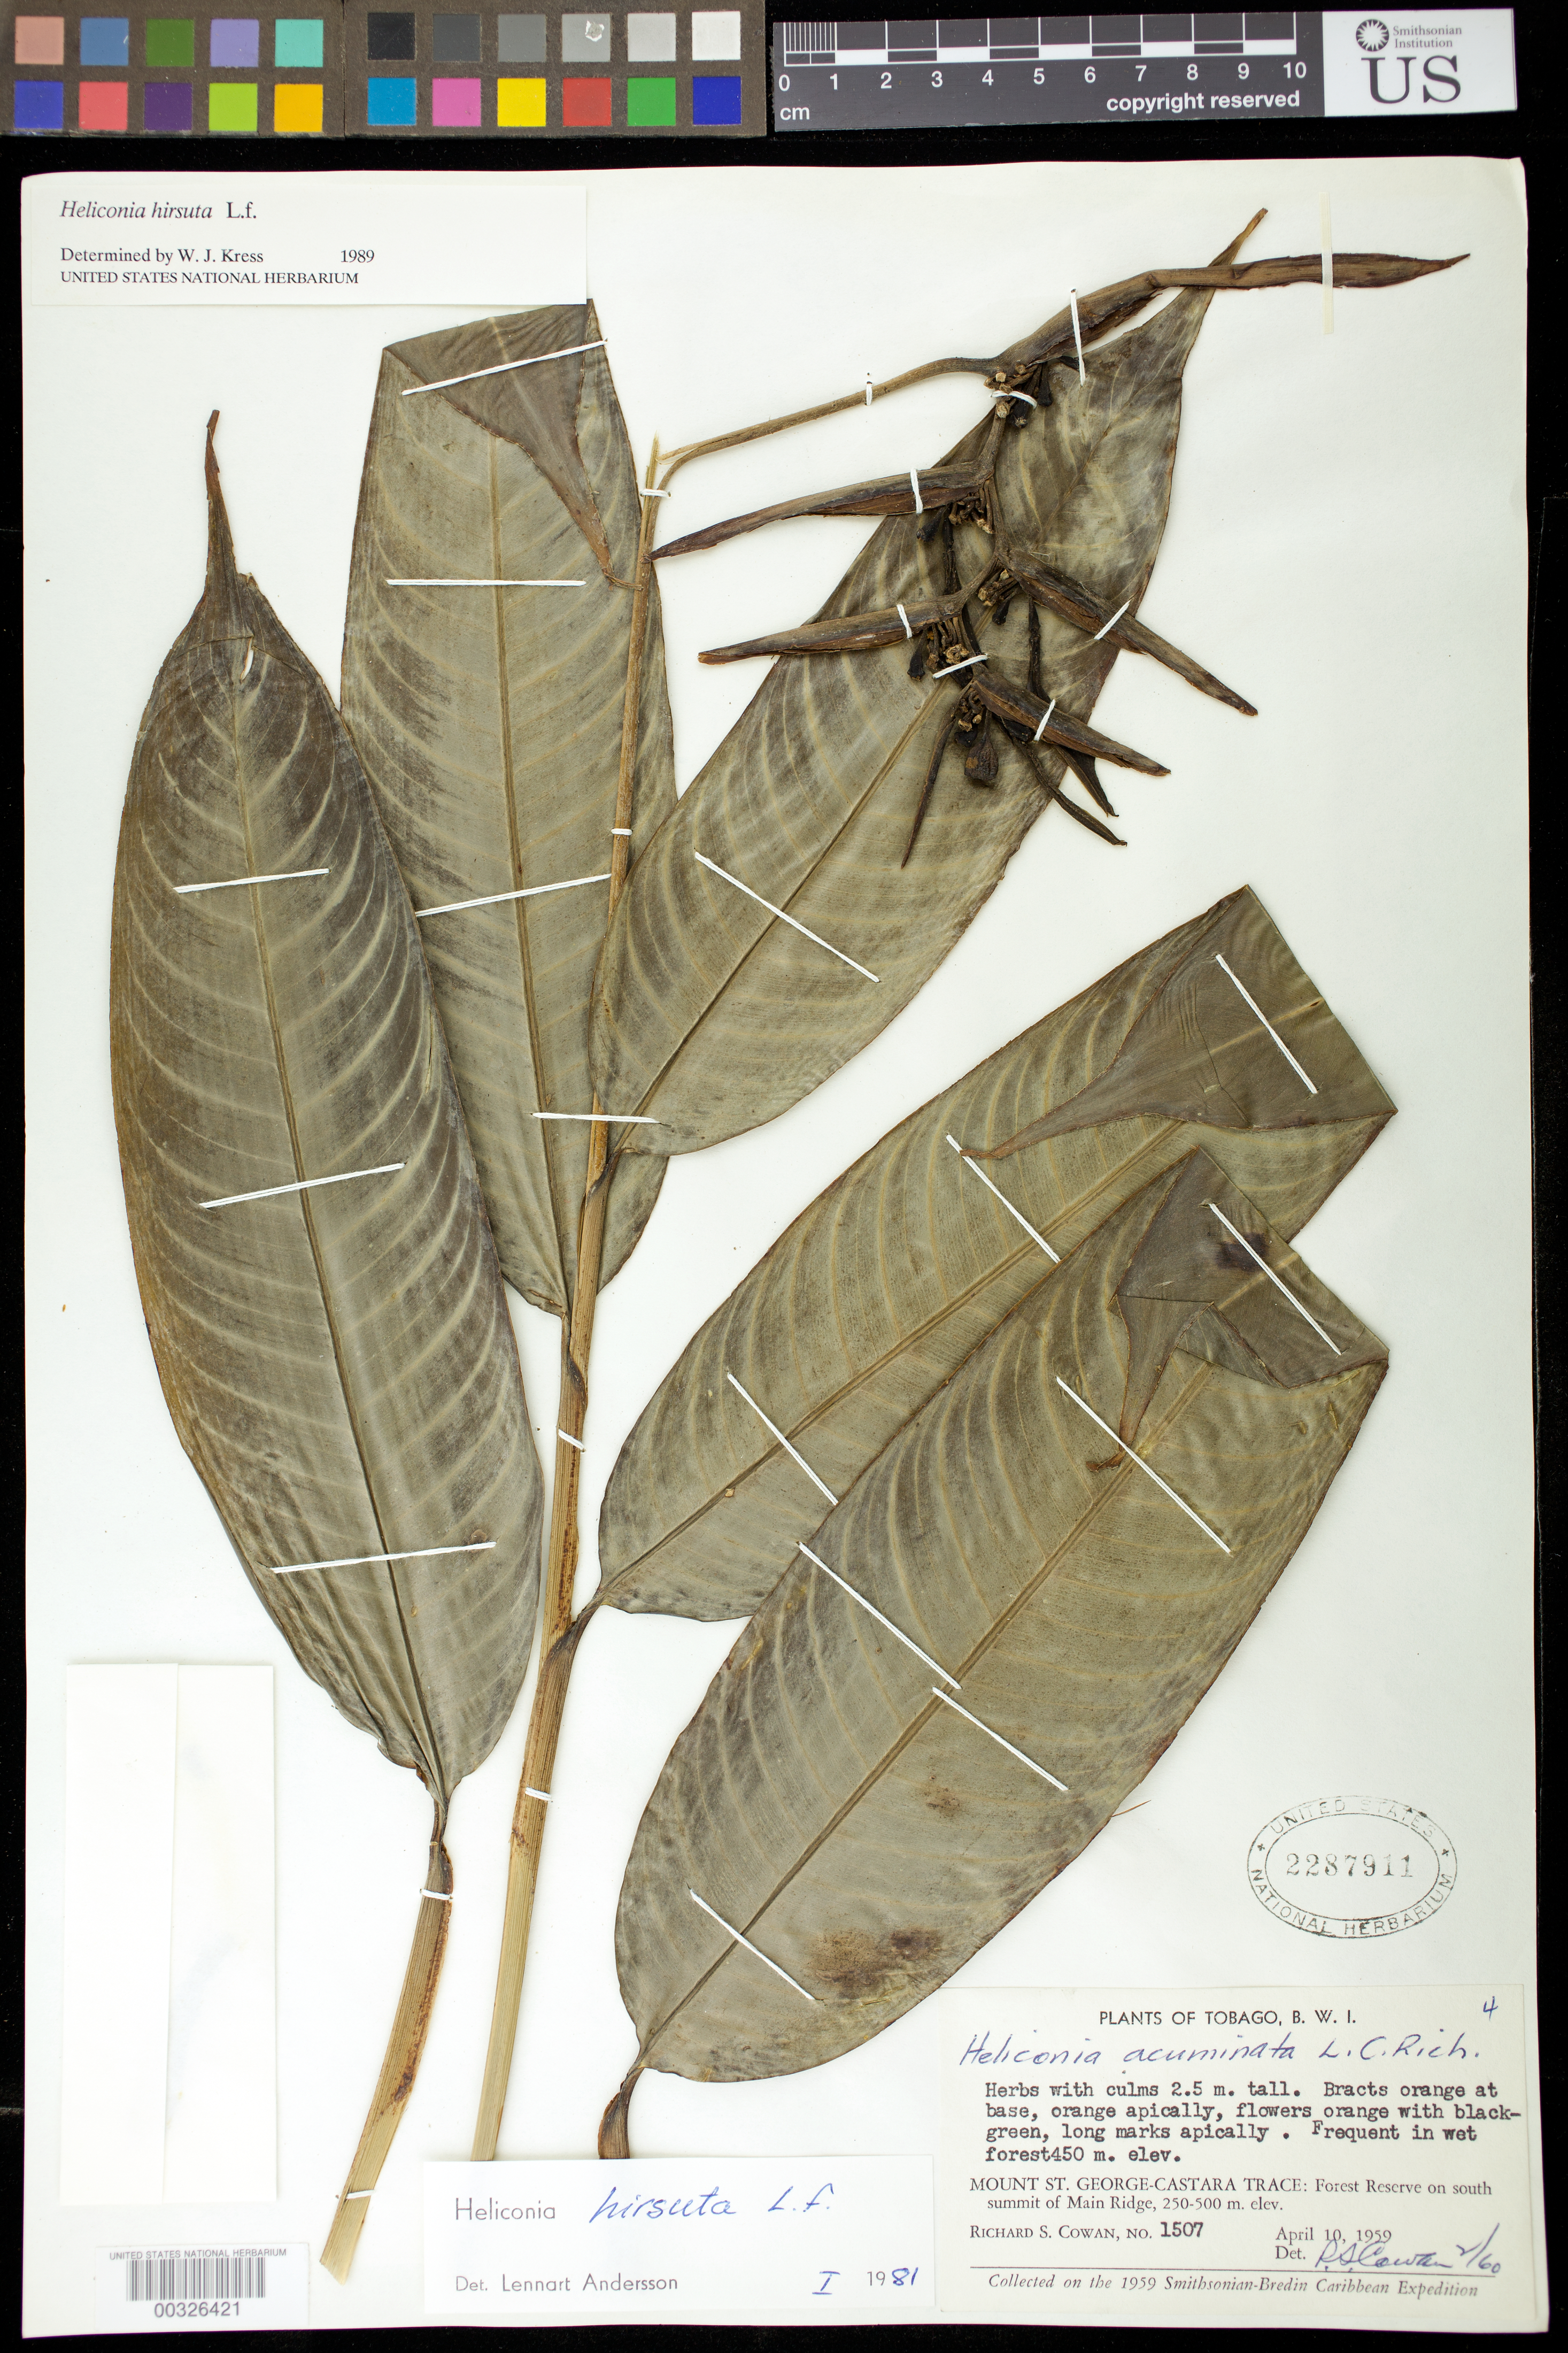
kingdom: Plantae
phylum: Tracheophyta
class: Liliopsida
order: Zingiberales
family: Heliconiaceae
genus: Heliconia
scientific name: Heliconia hirsuta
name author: L. f.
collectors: R. S. Cowan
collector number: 1507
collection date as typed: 10 Apr 1959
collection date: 1959-04-10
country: Trinidad and Tobago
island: Tobago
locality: Mount st george-castara trace, forest reserve on s summit of main ridge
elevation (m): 450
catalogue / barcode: US 2287911